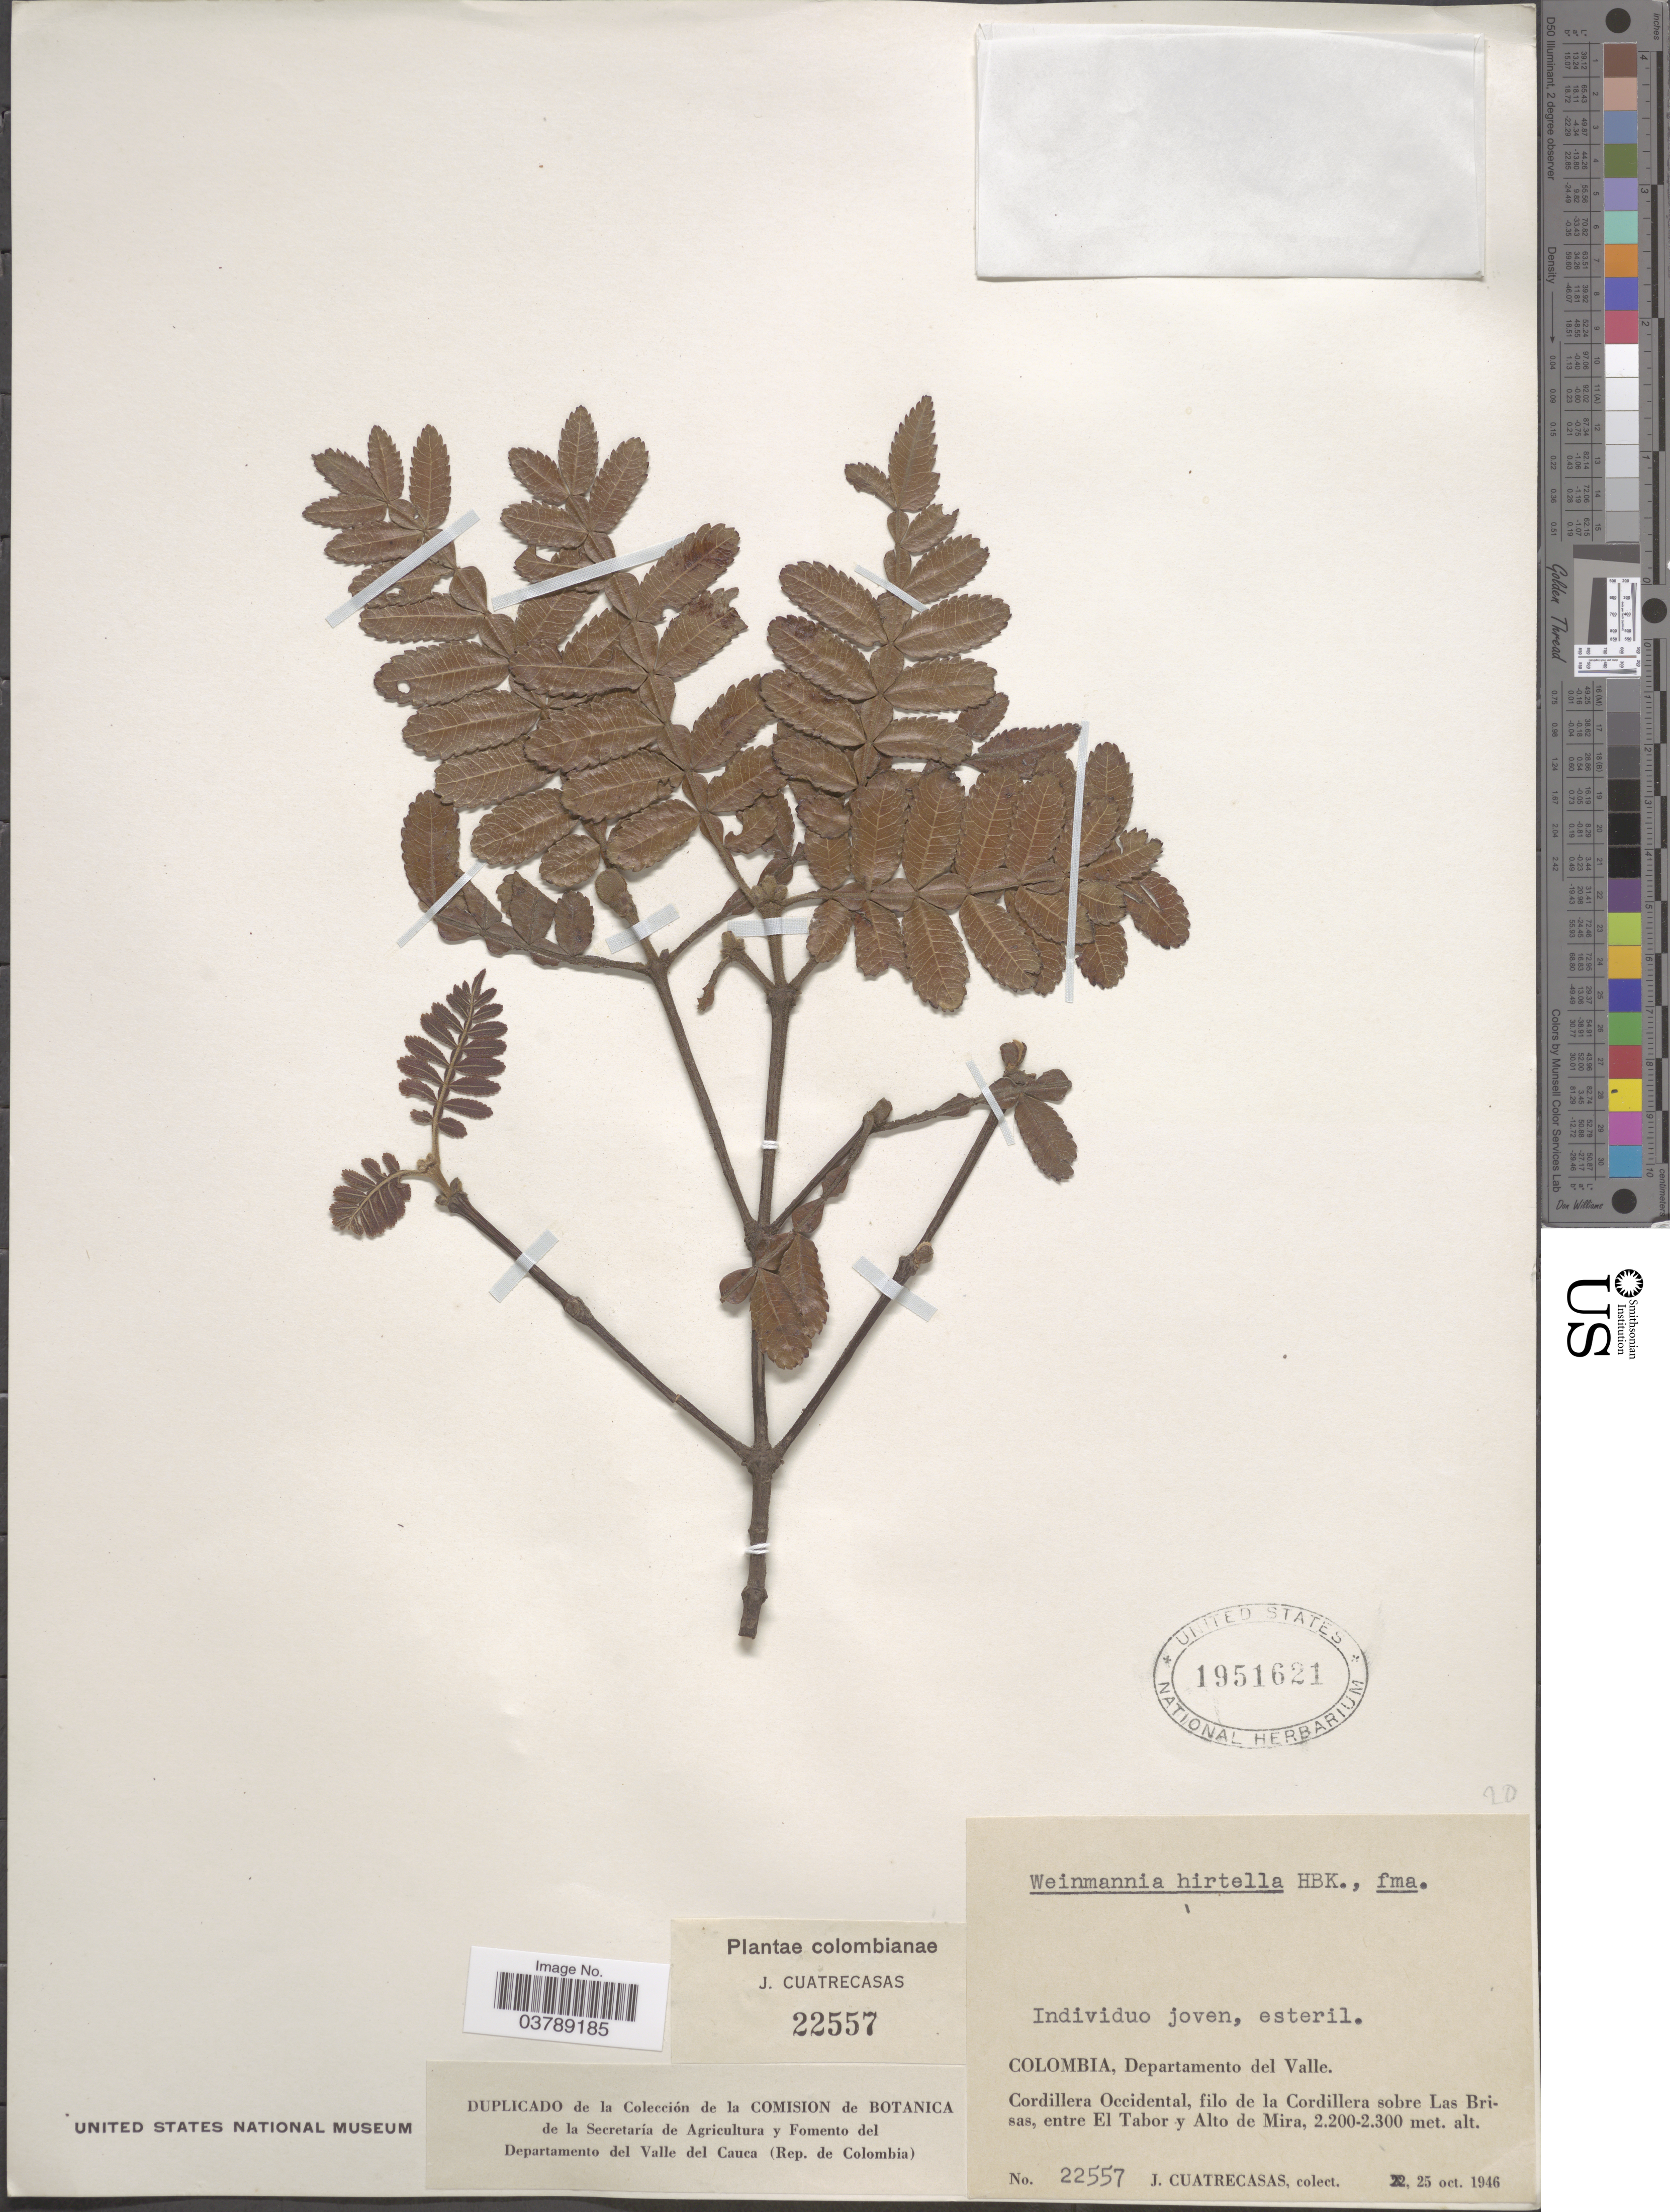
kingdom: Plantae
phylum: Tracheophyta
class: Magnoliopsida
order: Oxalidales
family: Cunoniaceae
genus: Weinmannia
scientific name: Weinmannia hirtella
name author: Kunth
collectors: J. Cuatrecasas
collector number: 22557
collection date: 1946-10-25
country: Colombia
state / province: Valle del Cauca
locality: Departamento del Valle. Cordillera Occidental, filo de la Cordillera sobre Las Brisas, entre El Tabor y Alto de Mira.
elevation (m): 2200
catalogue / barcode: US 1951621